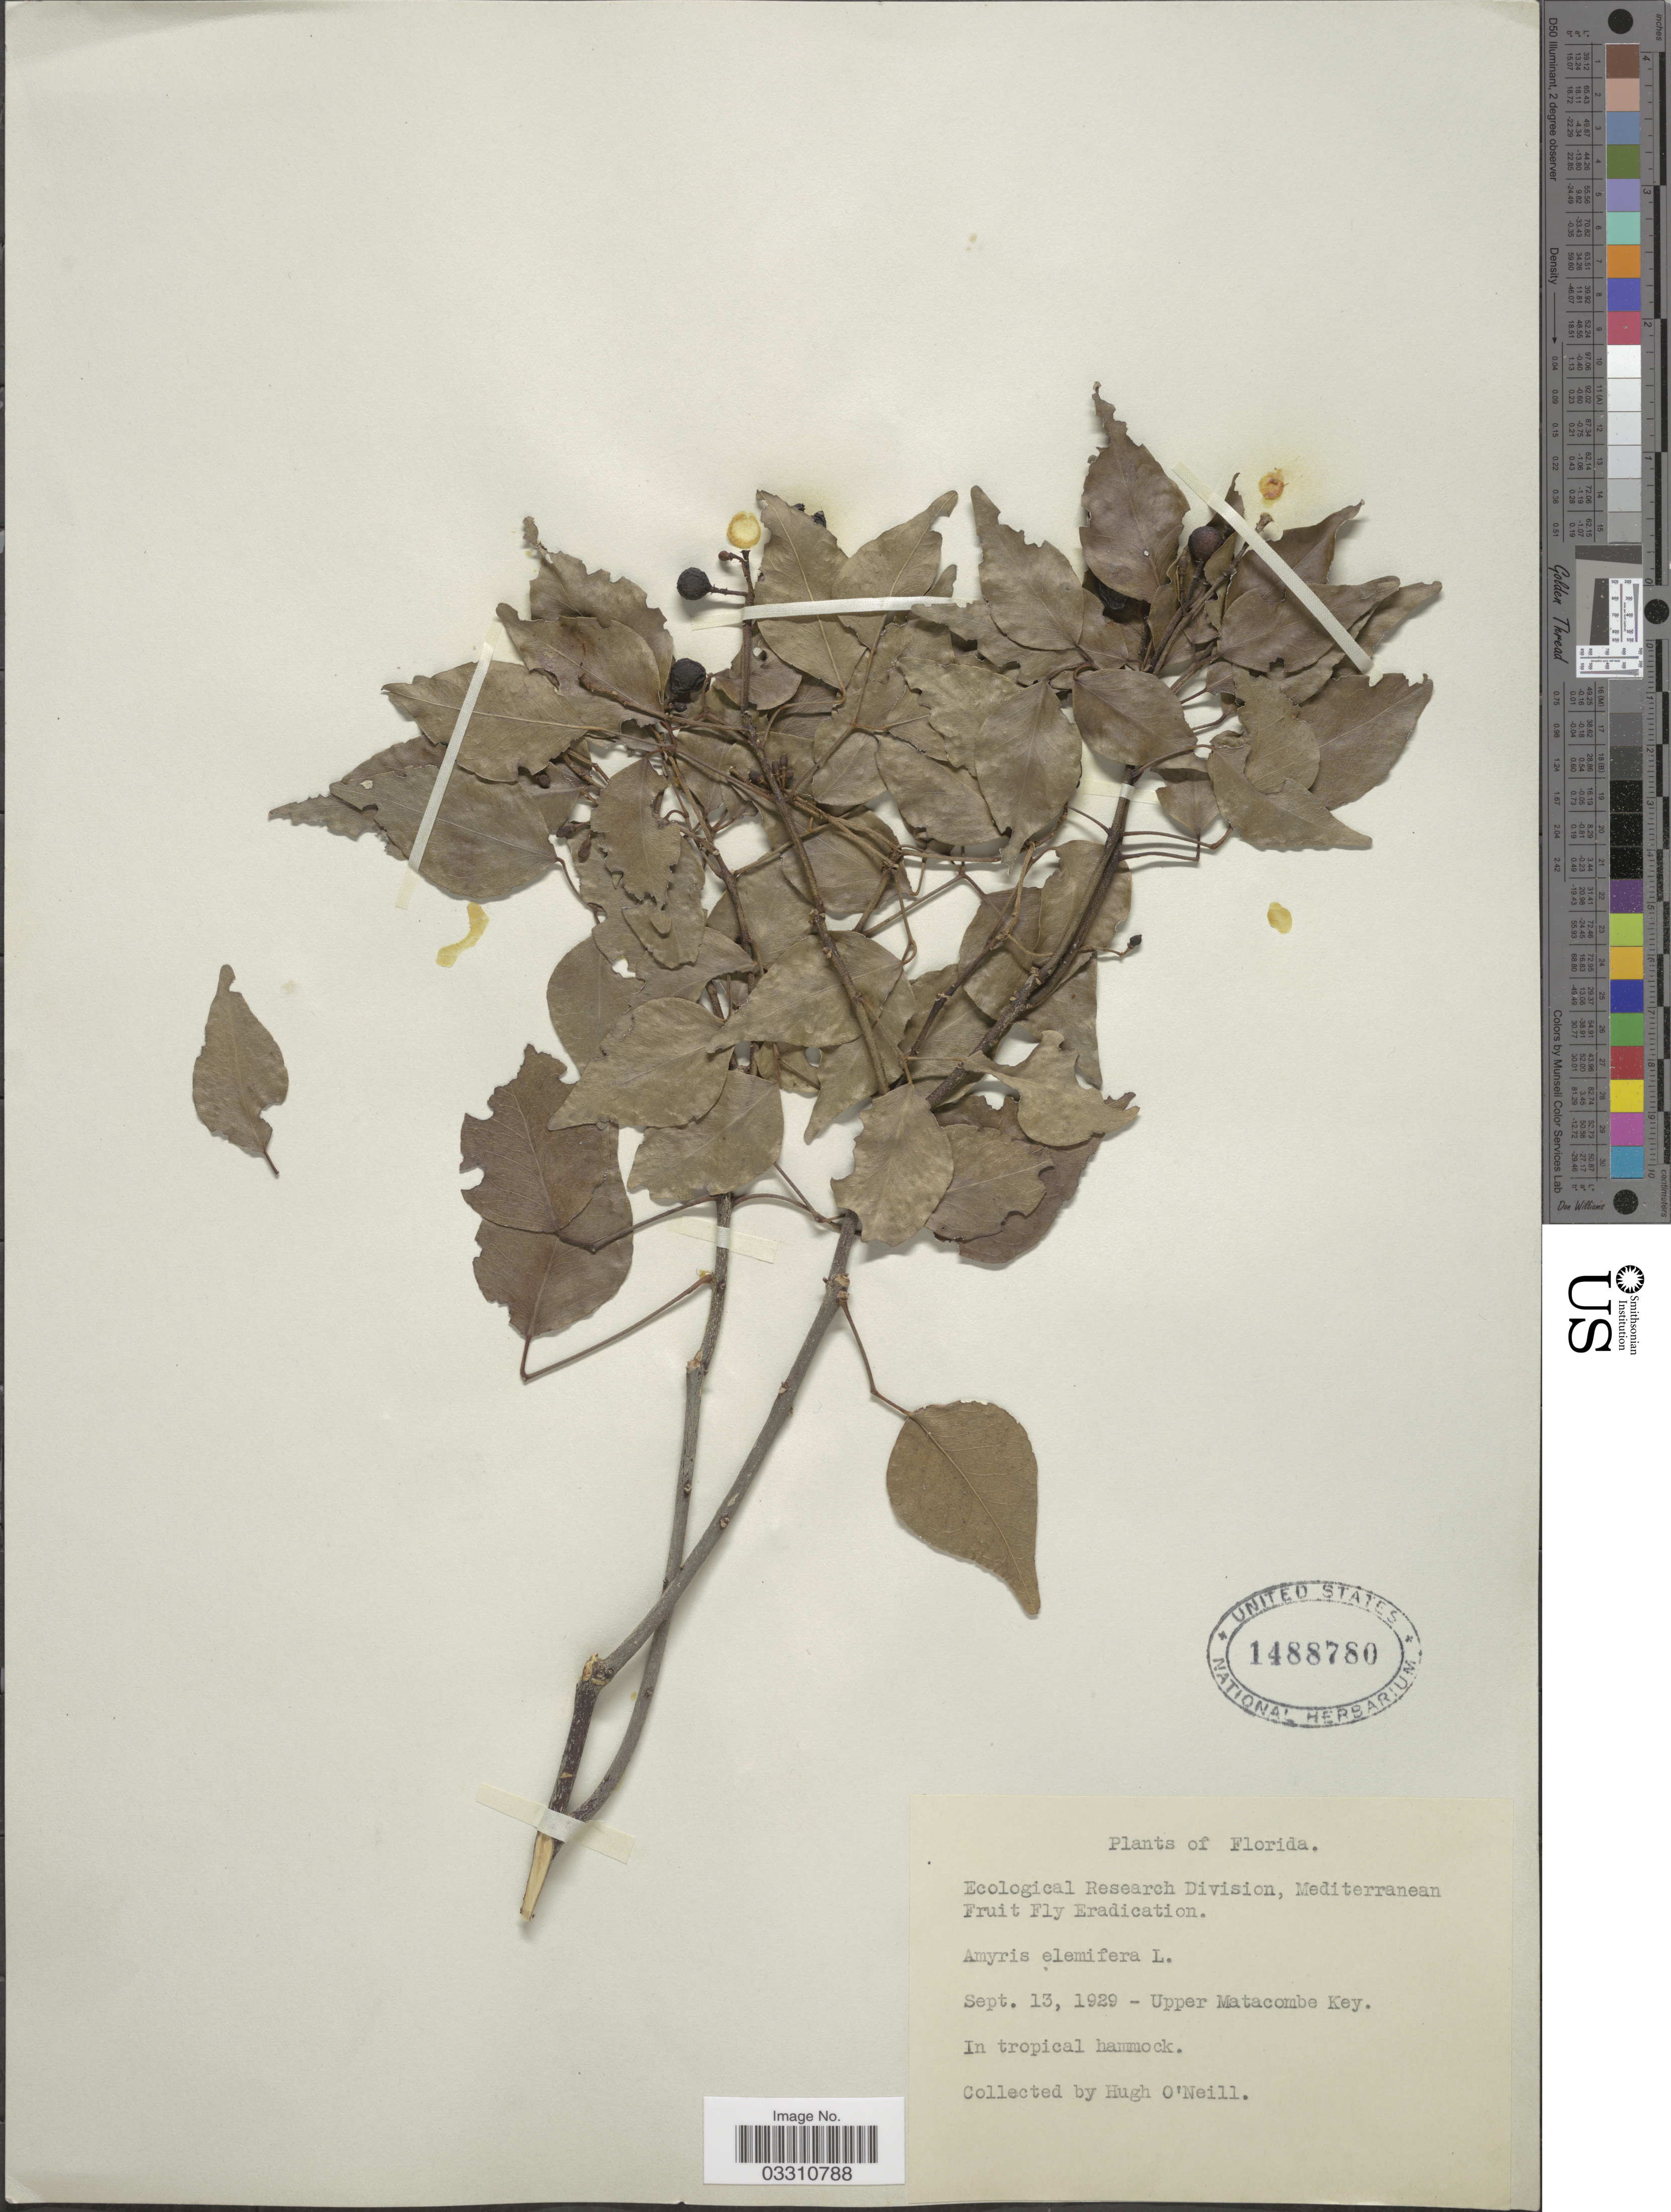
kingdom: Plantae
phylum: Tracheophyta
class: Magnoliopsida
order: Sapindales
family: Rutaceae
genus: Amyris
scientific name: Amyris elemifera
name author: L.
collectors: H. O'Neill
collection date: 1929-09-13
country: United States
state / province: Florida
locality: Upper Matacombe Key.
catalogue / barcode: US 1488780